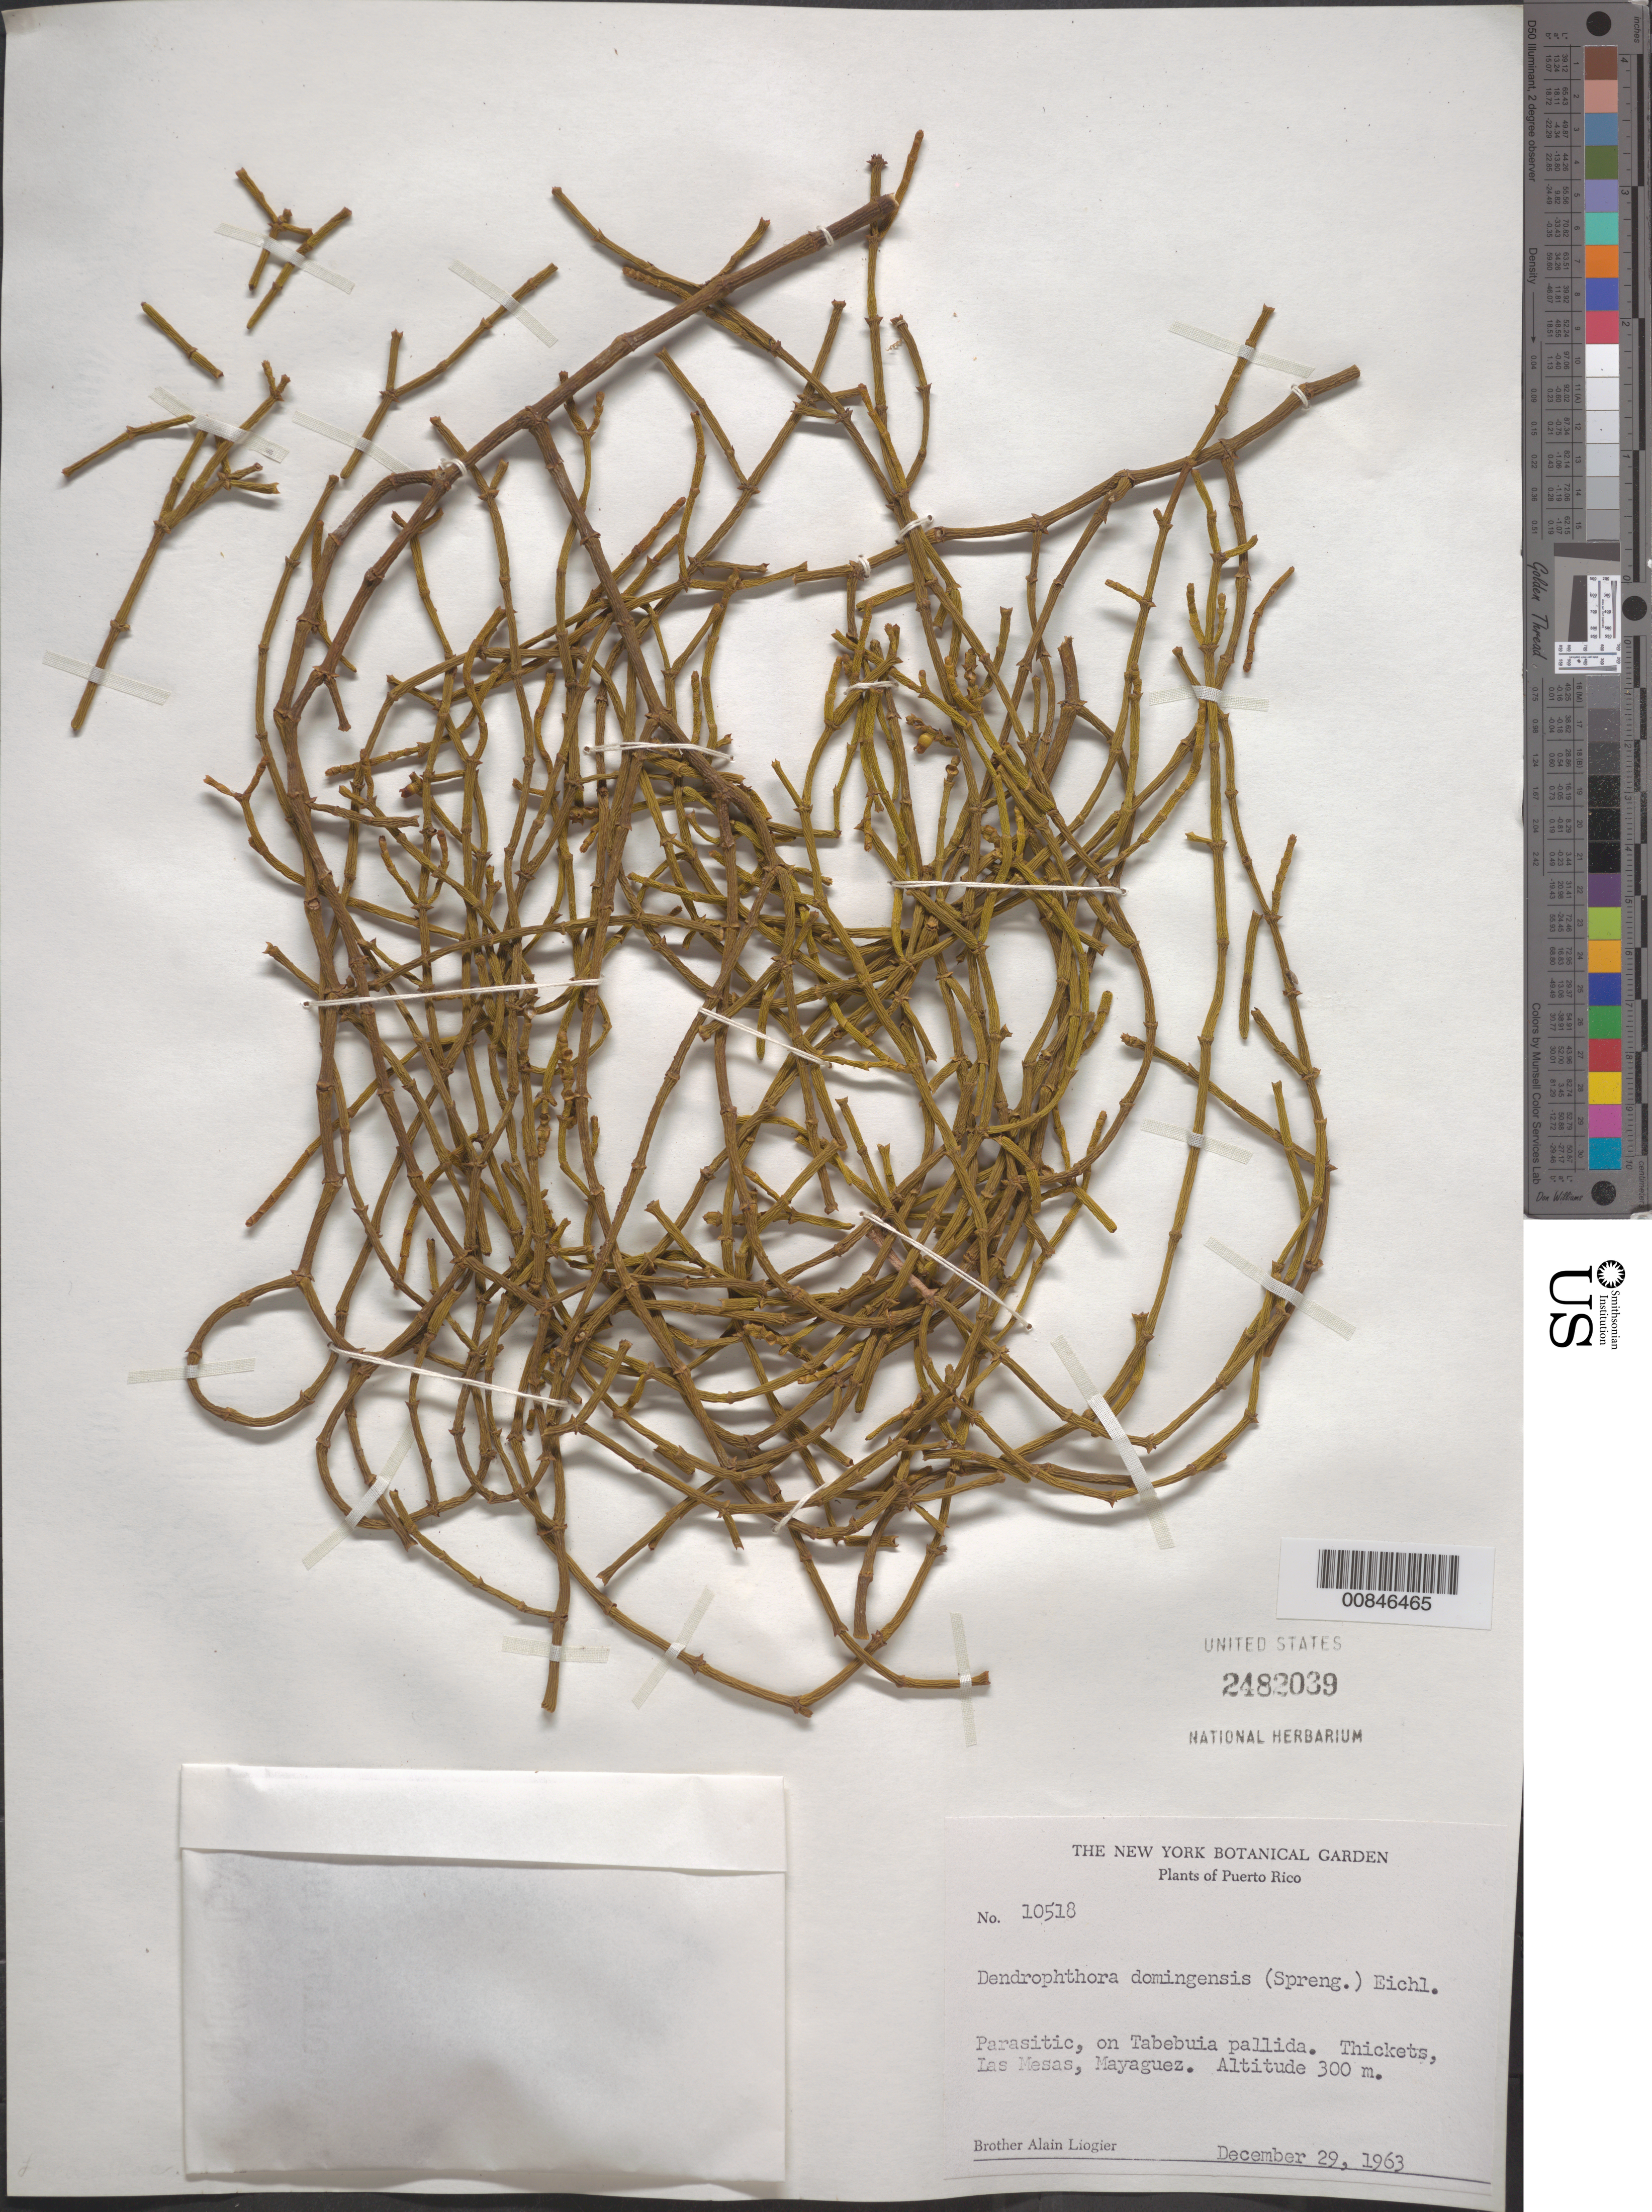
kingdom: Plantae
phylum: Tracheophyta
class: Magnoliopsida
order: Santalales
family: Viscaceae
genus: Dendrophthora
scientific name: Dendrophthora domingensis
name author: (Spreng.) Eichler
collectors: A. H. Liogier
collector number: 10518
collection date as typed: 29 Dec 1963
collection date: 1963-12-29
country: Puerto Rico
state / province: Mayagüez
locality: Las Mesas, Mayaguez.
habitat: On Tabebuia pallida. Thickets.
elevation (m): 300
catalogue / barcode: US 2482039